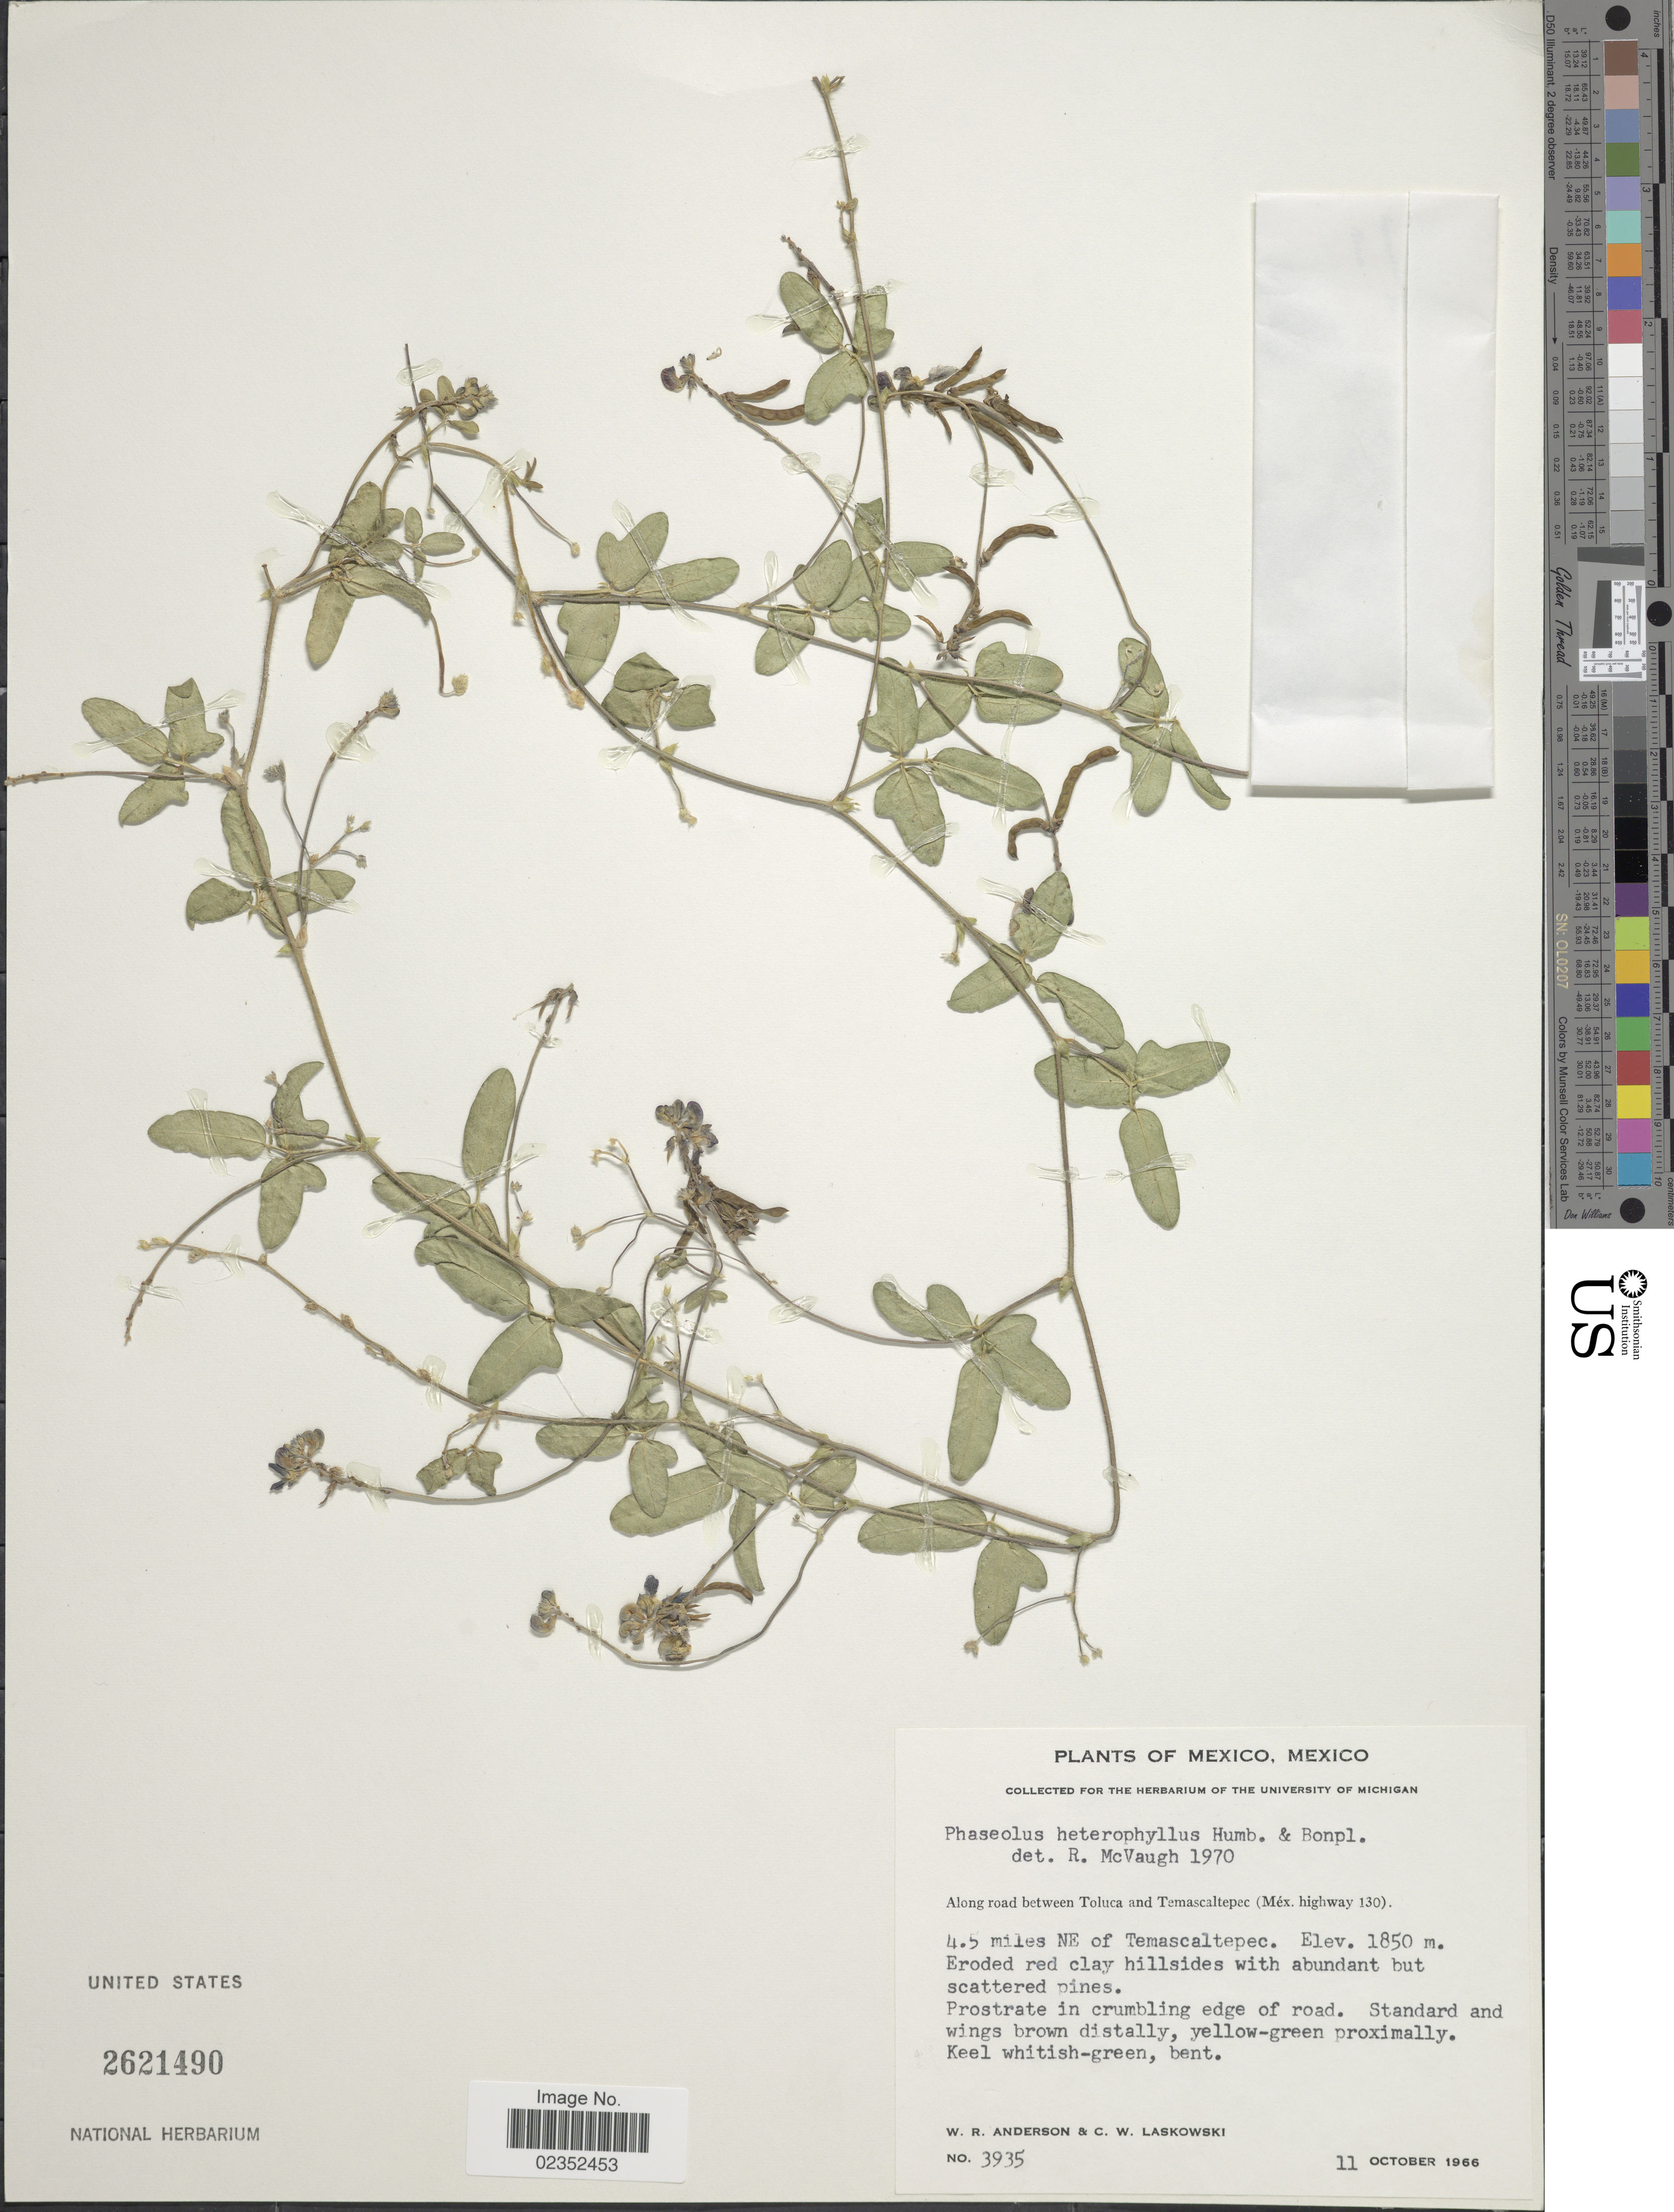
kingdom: Plantae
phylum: Tracheophyta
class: Magnoliopsida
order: Fabales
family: Fabaceae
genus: Macroptilium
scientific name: Macroptilium gibbosifolium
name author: (Ortega) A. Delgado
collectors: W. Anderson & C. Laskowski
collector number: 3935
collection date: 1966-10-11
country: Mexico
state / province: México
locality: Along road between Toluca and Temascaltepec (Mex. highway 130). 4.5 miles NE of Temascaltepec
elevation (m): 1850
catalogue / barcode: US 2621490